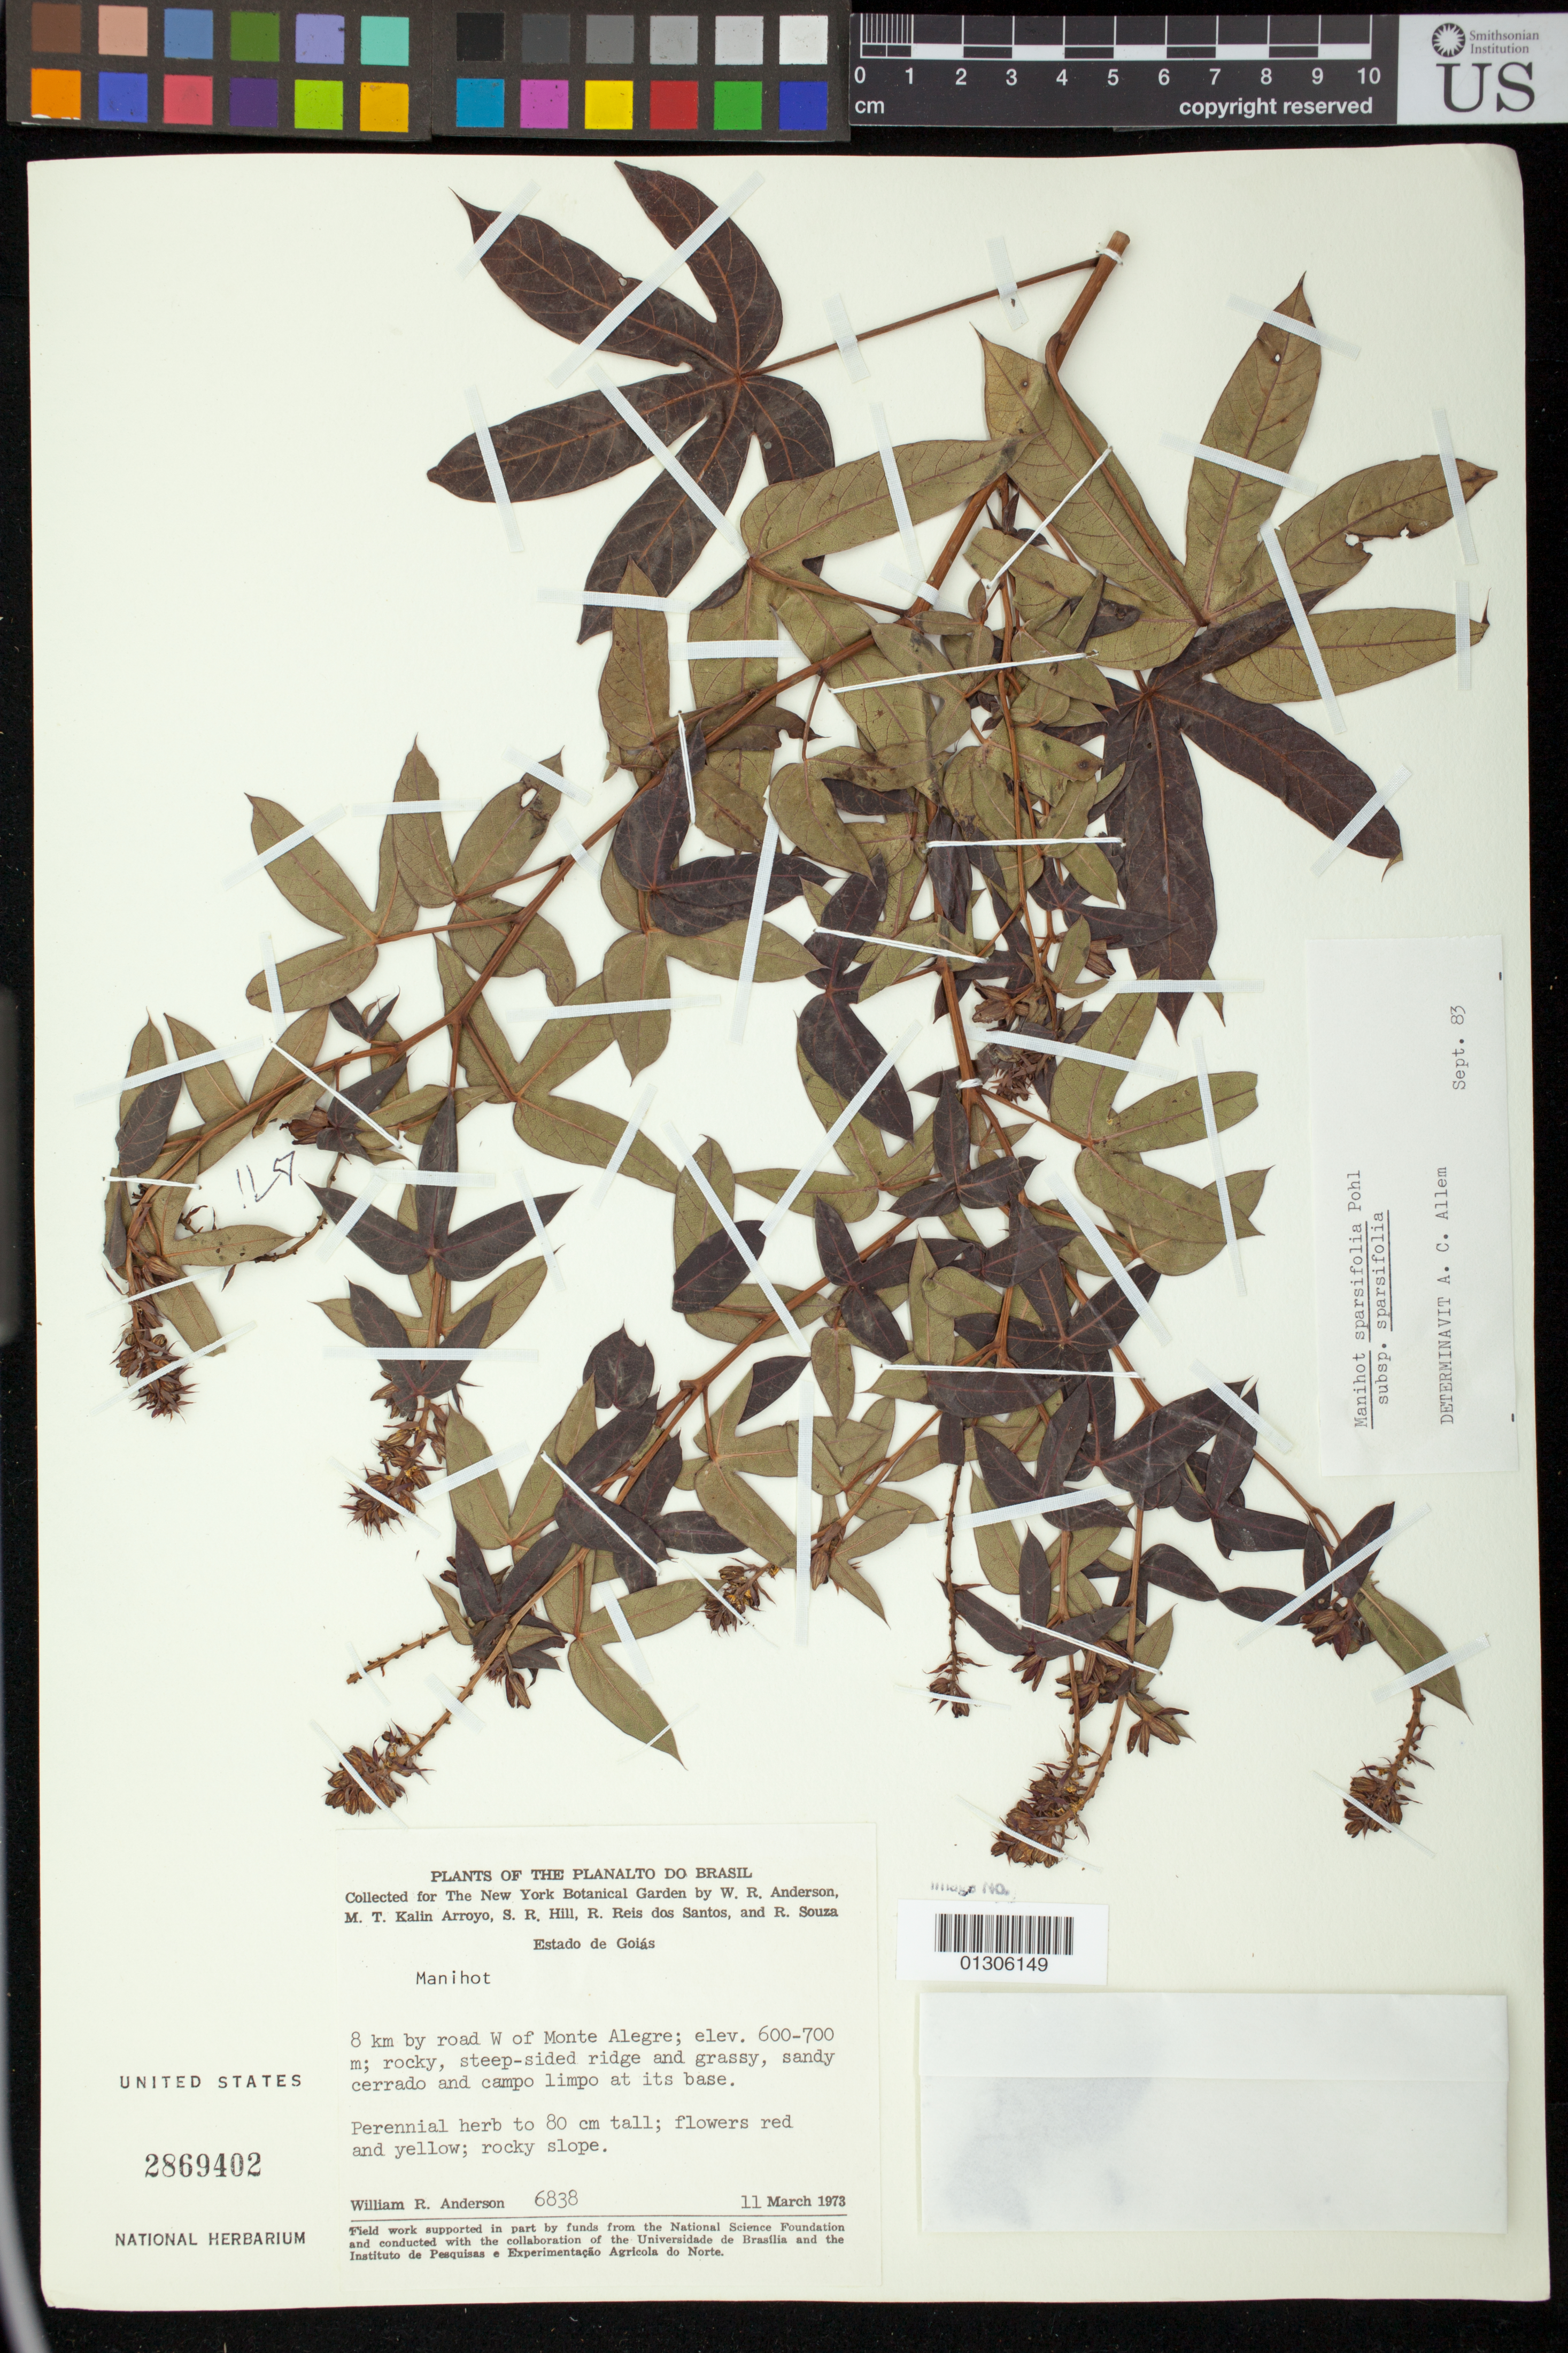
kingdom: Plantae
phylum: Tracheophyta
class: Magnoliopsida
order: Malpighiales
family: Euphorbiaceae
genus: Manihot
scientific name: Manihot sp. nov.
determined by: Mendoza, M.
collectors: W. R. Anderson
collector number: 6838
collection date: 1973-11-03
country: Brazil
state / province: Goias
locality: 8 km by road W of Monte Alegre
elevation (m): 600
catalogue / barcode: US 2869402